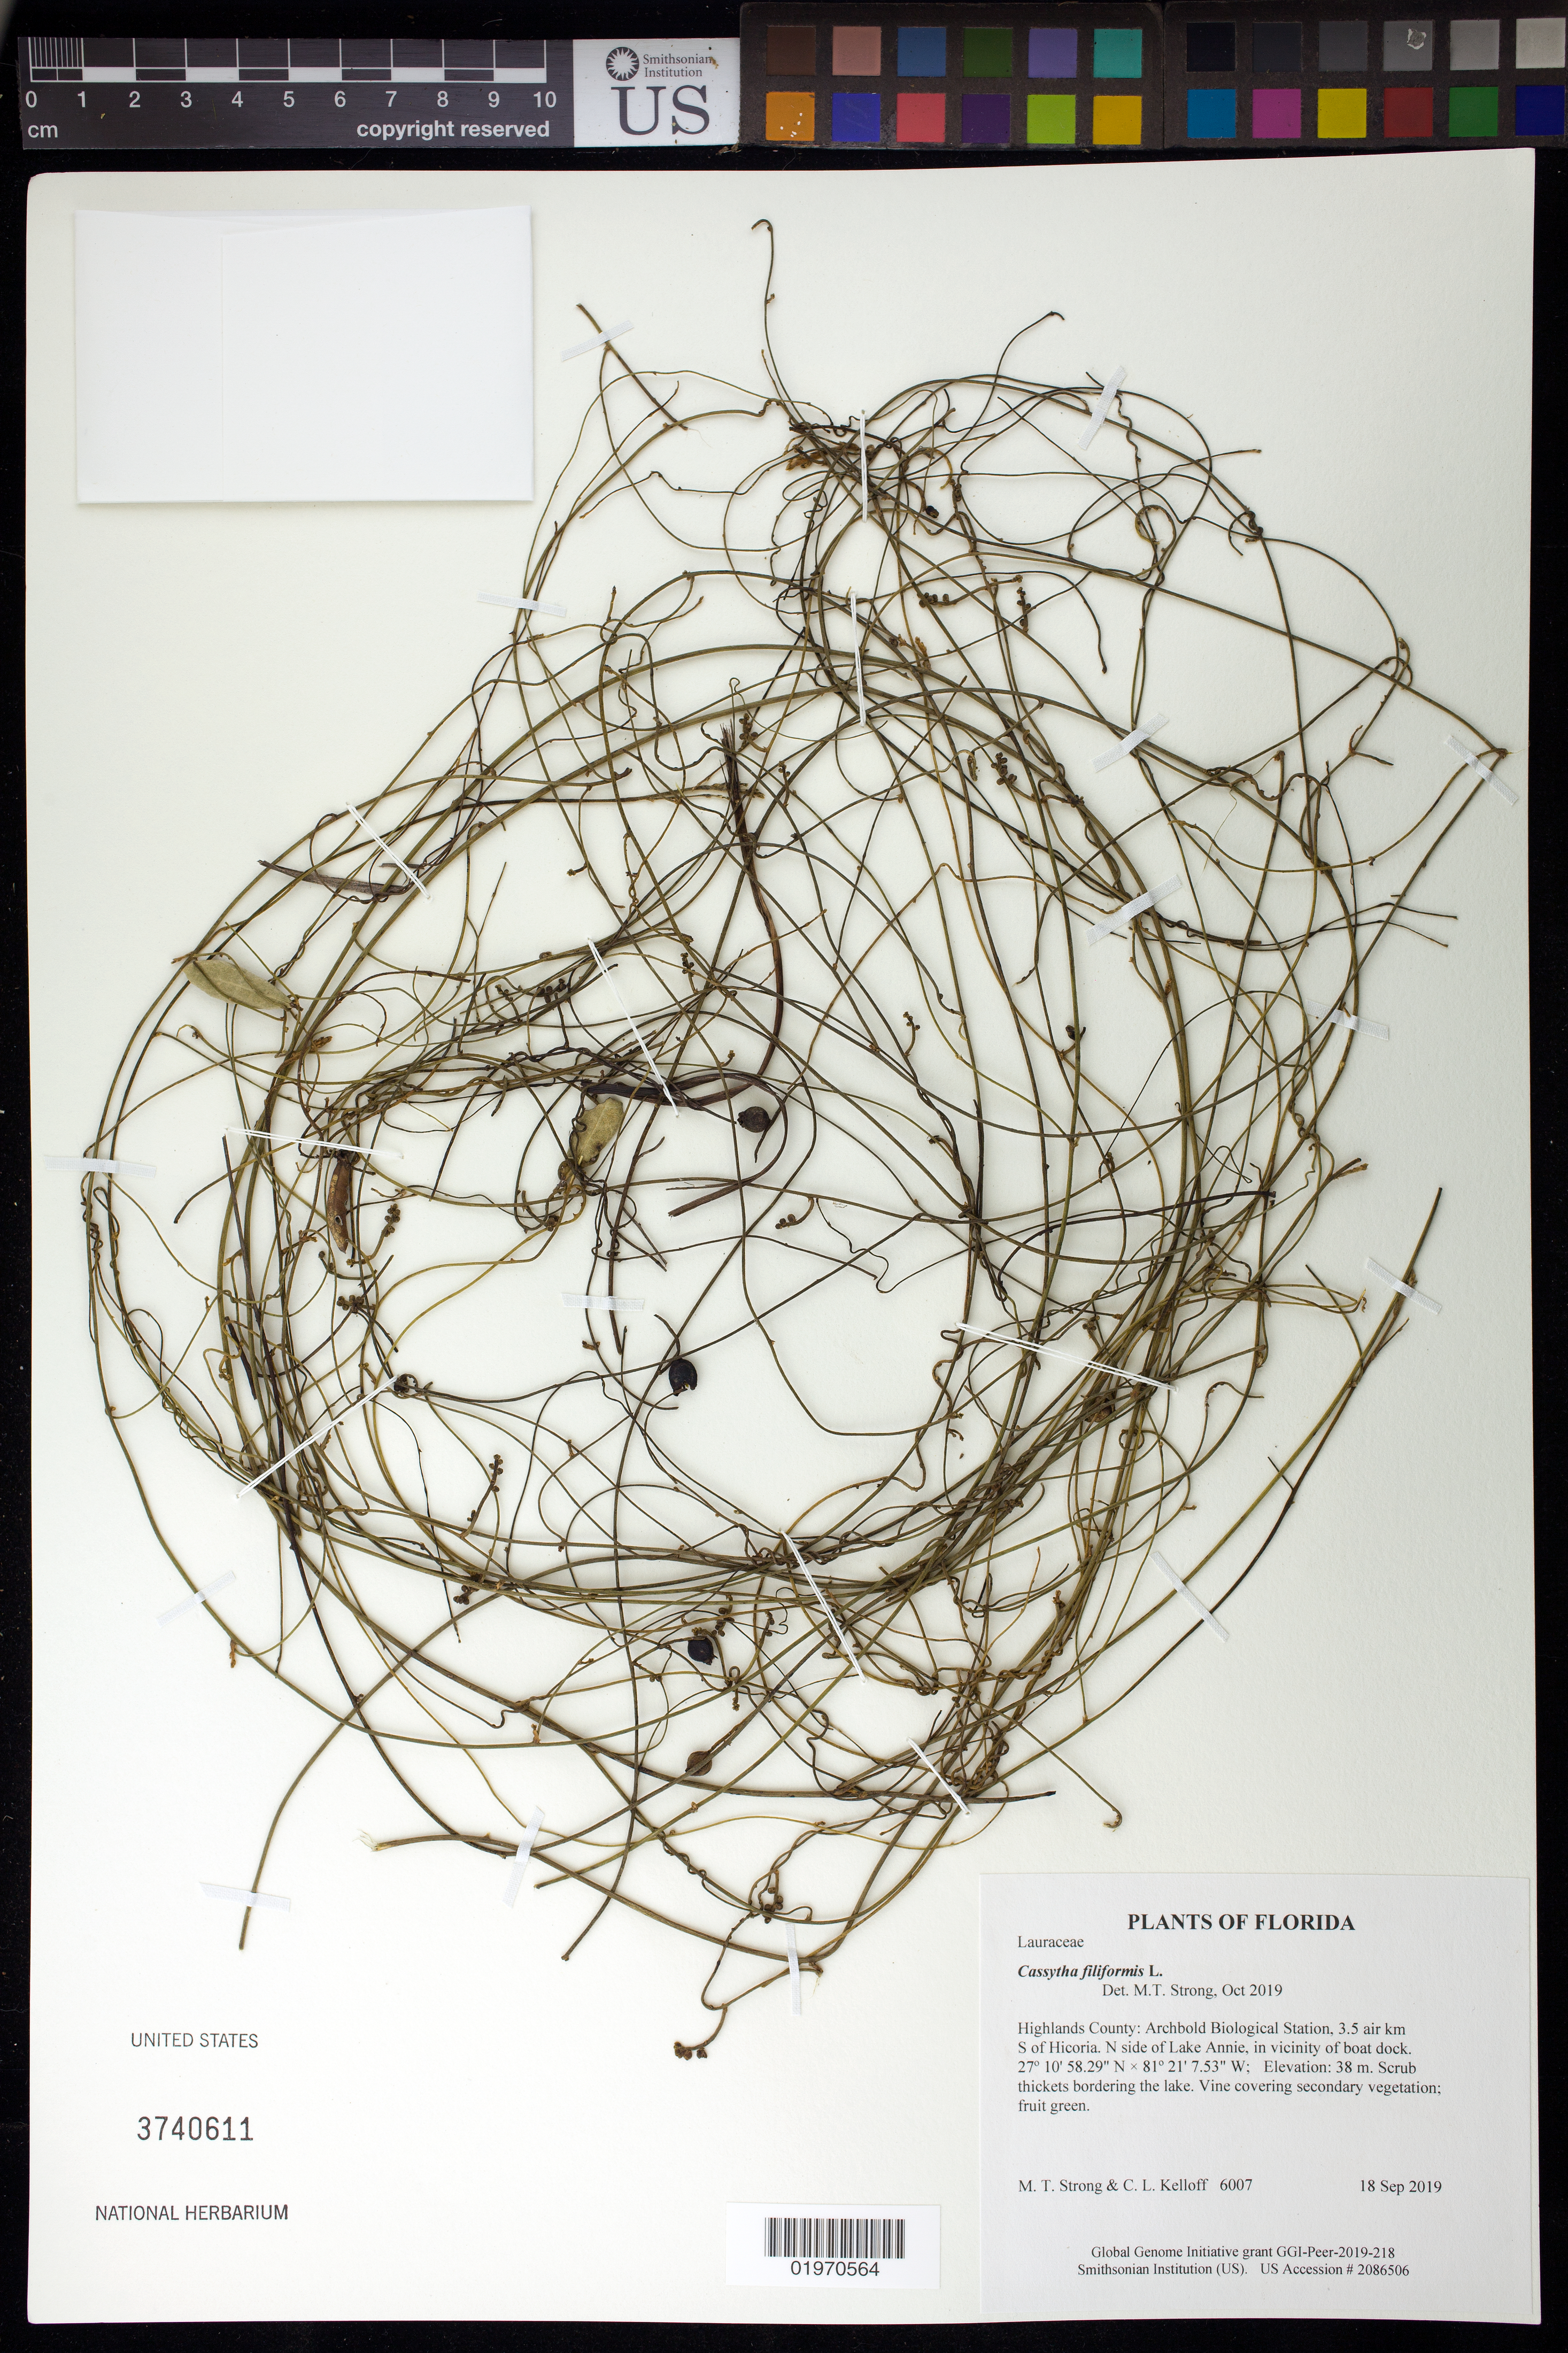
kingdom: Plantae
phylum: Tracheophyta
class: Magnoliopsida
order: Laurales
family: Lauraceae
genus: Cassytha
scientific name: Cassytha filiformis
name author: L.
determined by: Strong, Mark T., (BOT), Smithsonian Institution - National Museum of Natural History (UNITED STATES)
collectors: M. T. Strong & C. L. Kelloff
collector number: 6007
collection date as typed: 18 Sep 2019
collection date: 2019-09-18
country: United States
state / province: Florida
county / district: Highlands County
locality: Archbold Biological Station, 3.5 air km S of Hicoria. N side of Lake Annie, in vicinity of boat dock.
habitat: Scrub thickets bordering the lake.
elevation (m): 38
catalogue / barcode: US 3740611